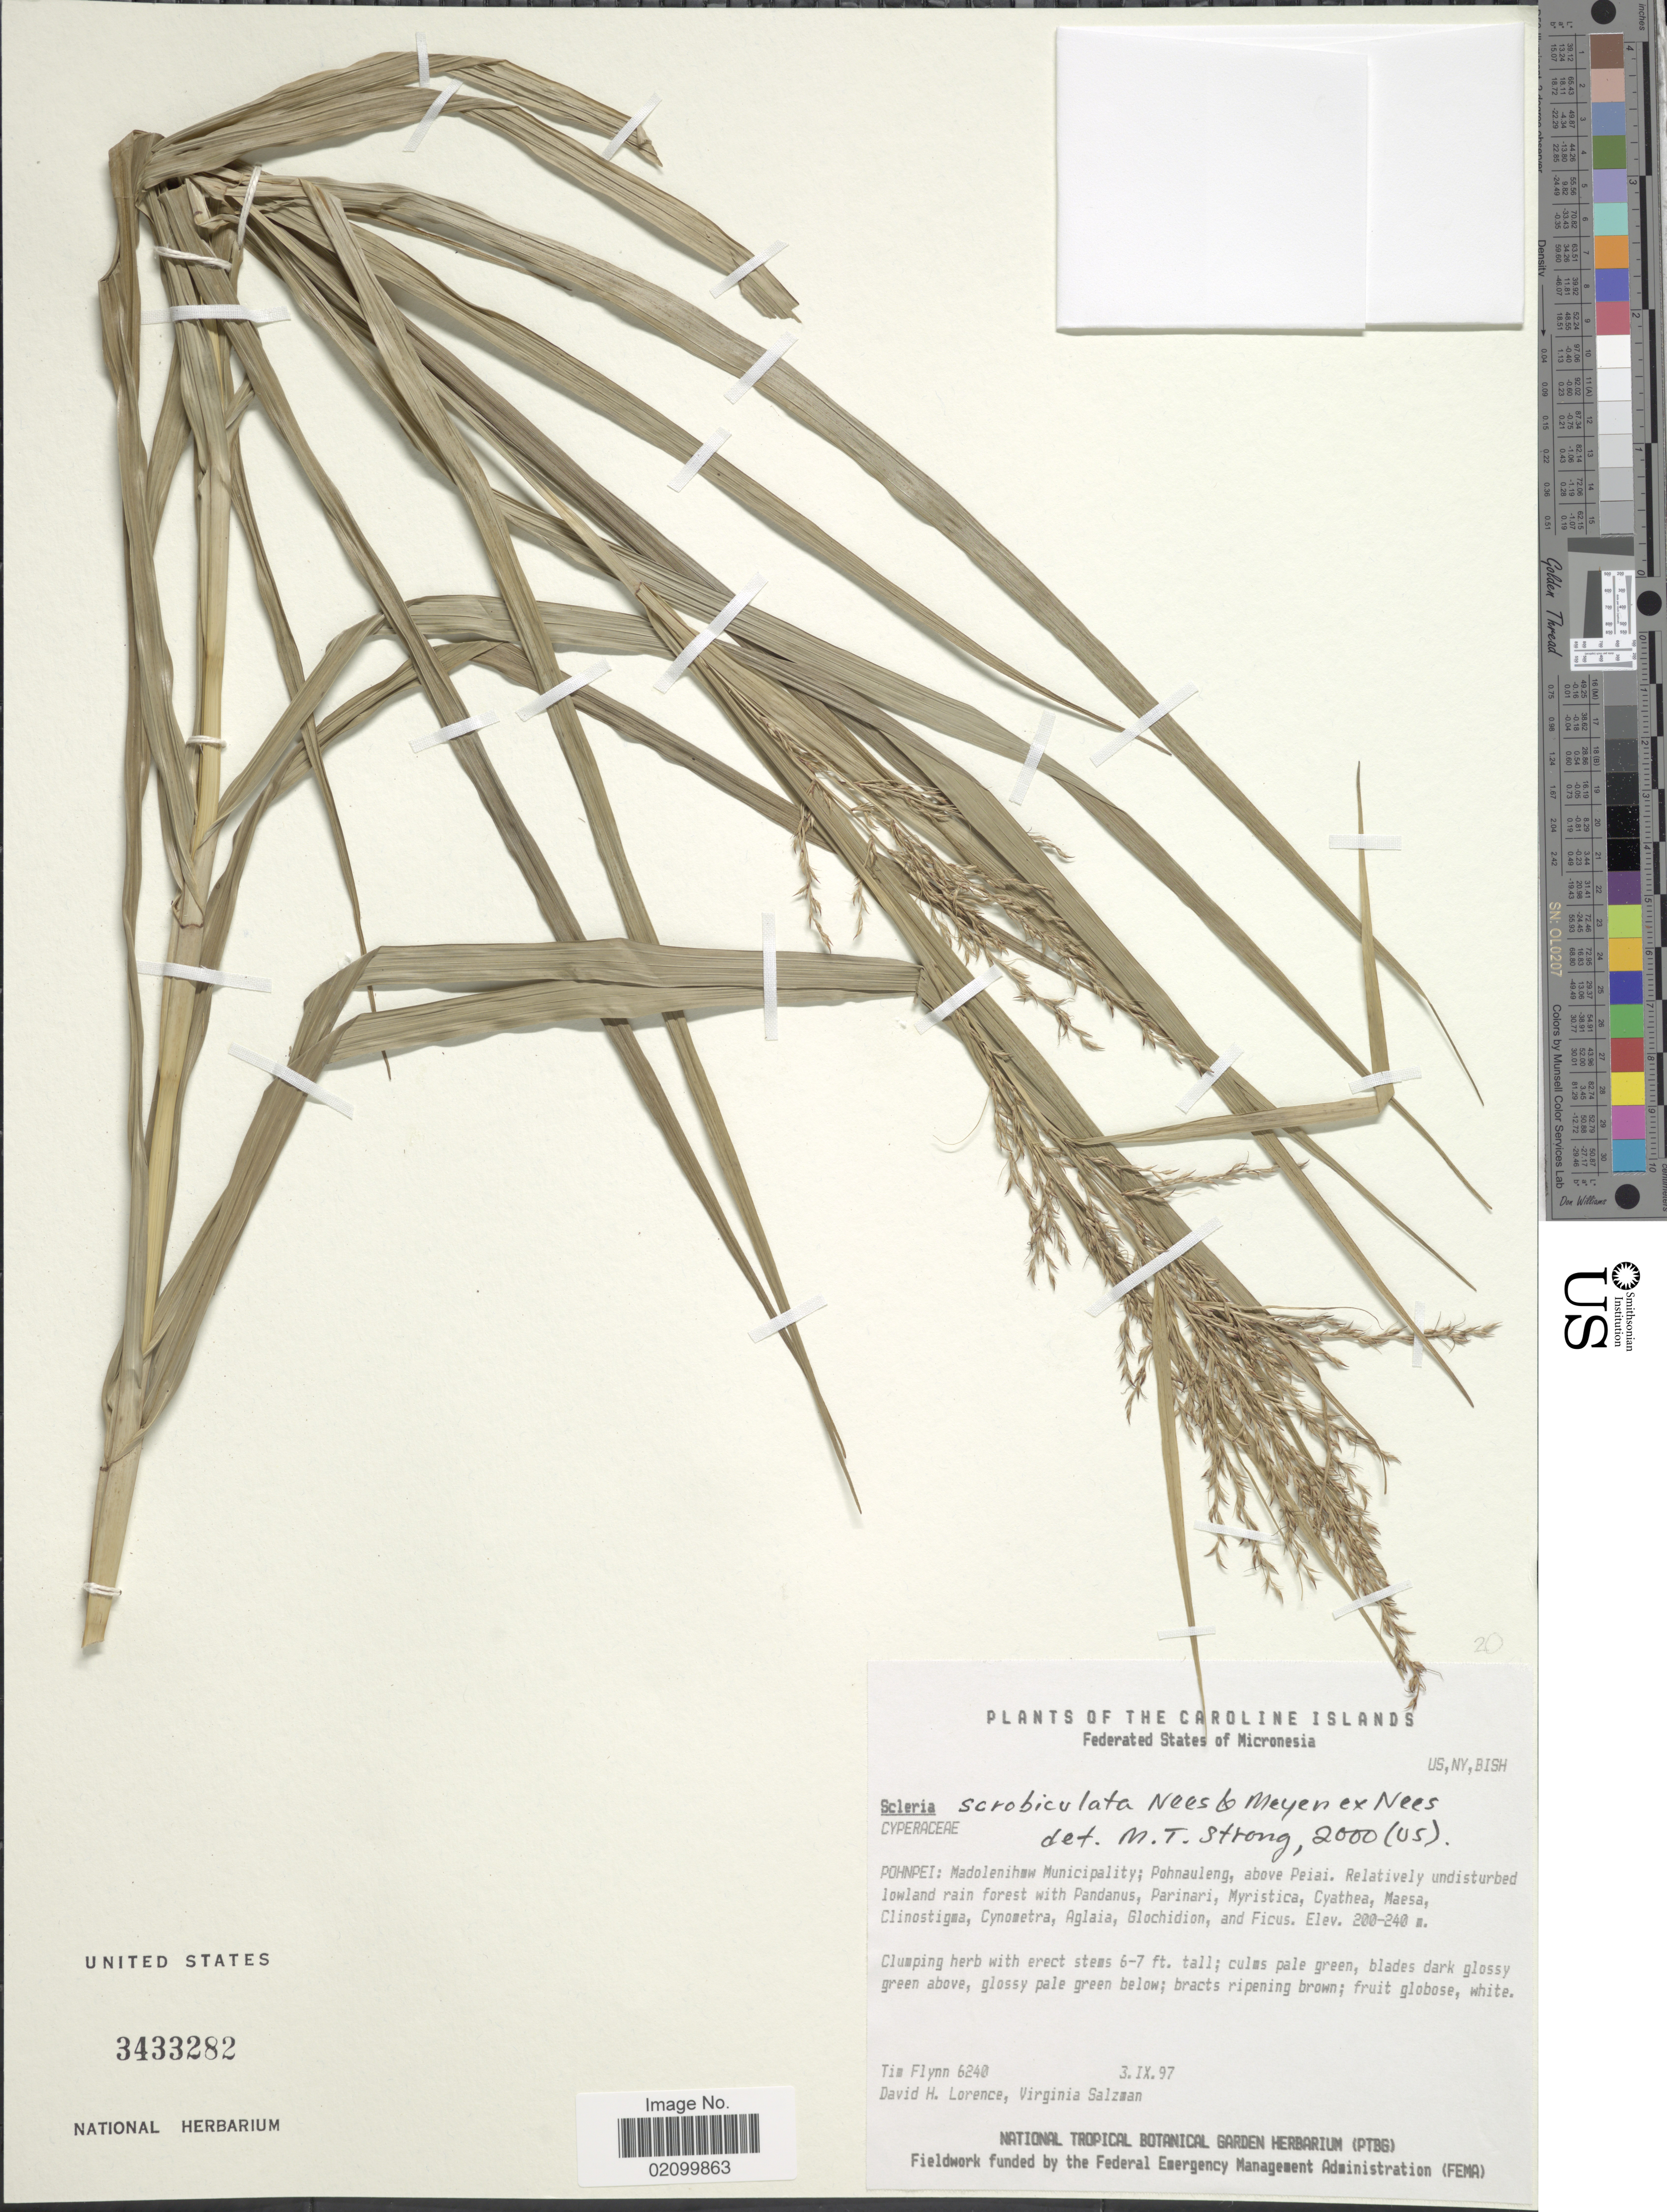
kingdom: Plantae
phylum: Tracheophyta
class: Liliopsida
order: Poales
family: Cyperaceae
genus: Scleria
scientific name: Scleria scrobiculata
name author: Nees & Meyen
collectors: T. W. Flynn, D. Lorence & V. Salzmann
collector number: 6240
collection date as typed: Transcribed d/m/y: 3/9/97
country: Micronesia, Federated States of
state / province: Pohnpei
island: Pohnpei [Ponape]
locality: Caroline Islands. Pohnpei: Madolenihaw Municipality; Pohnauleng, above Peiai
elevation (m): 200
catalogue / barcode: US 3433282